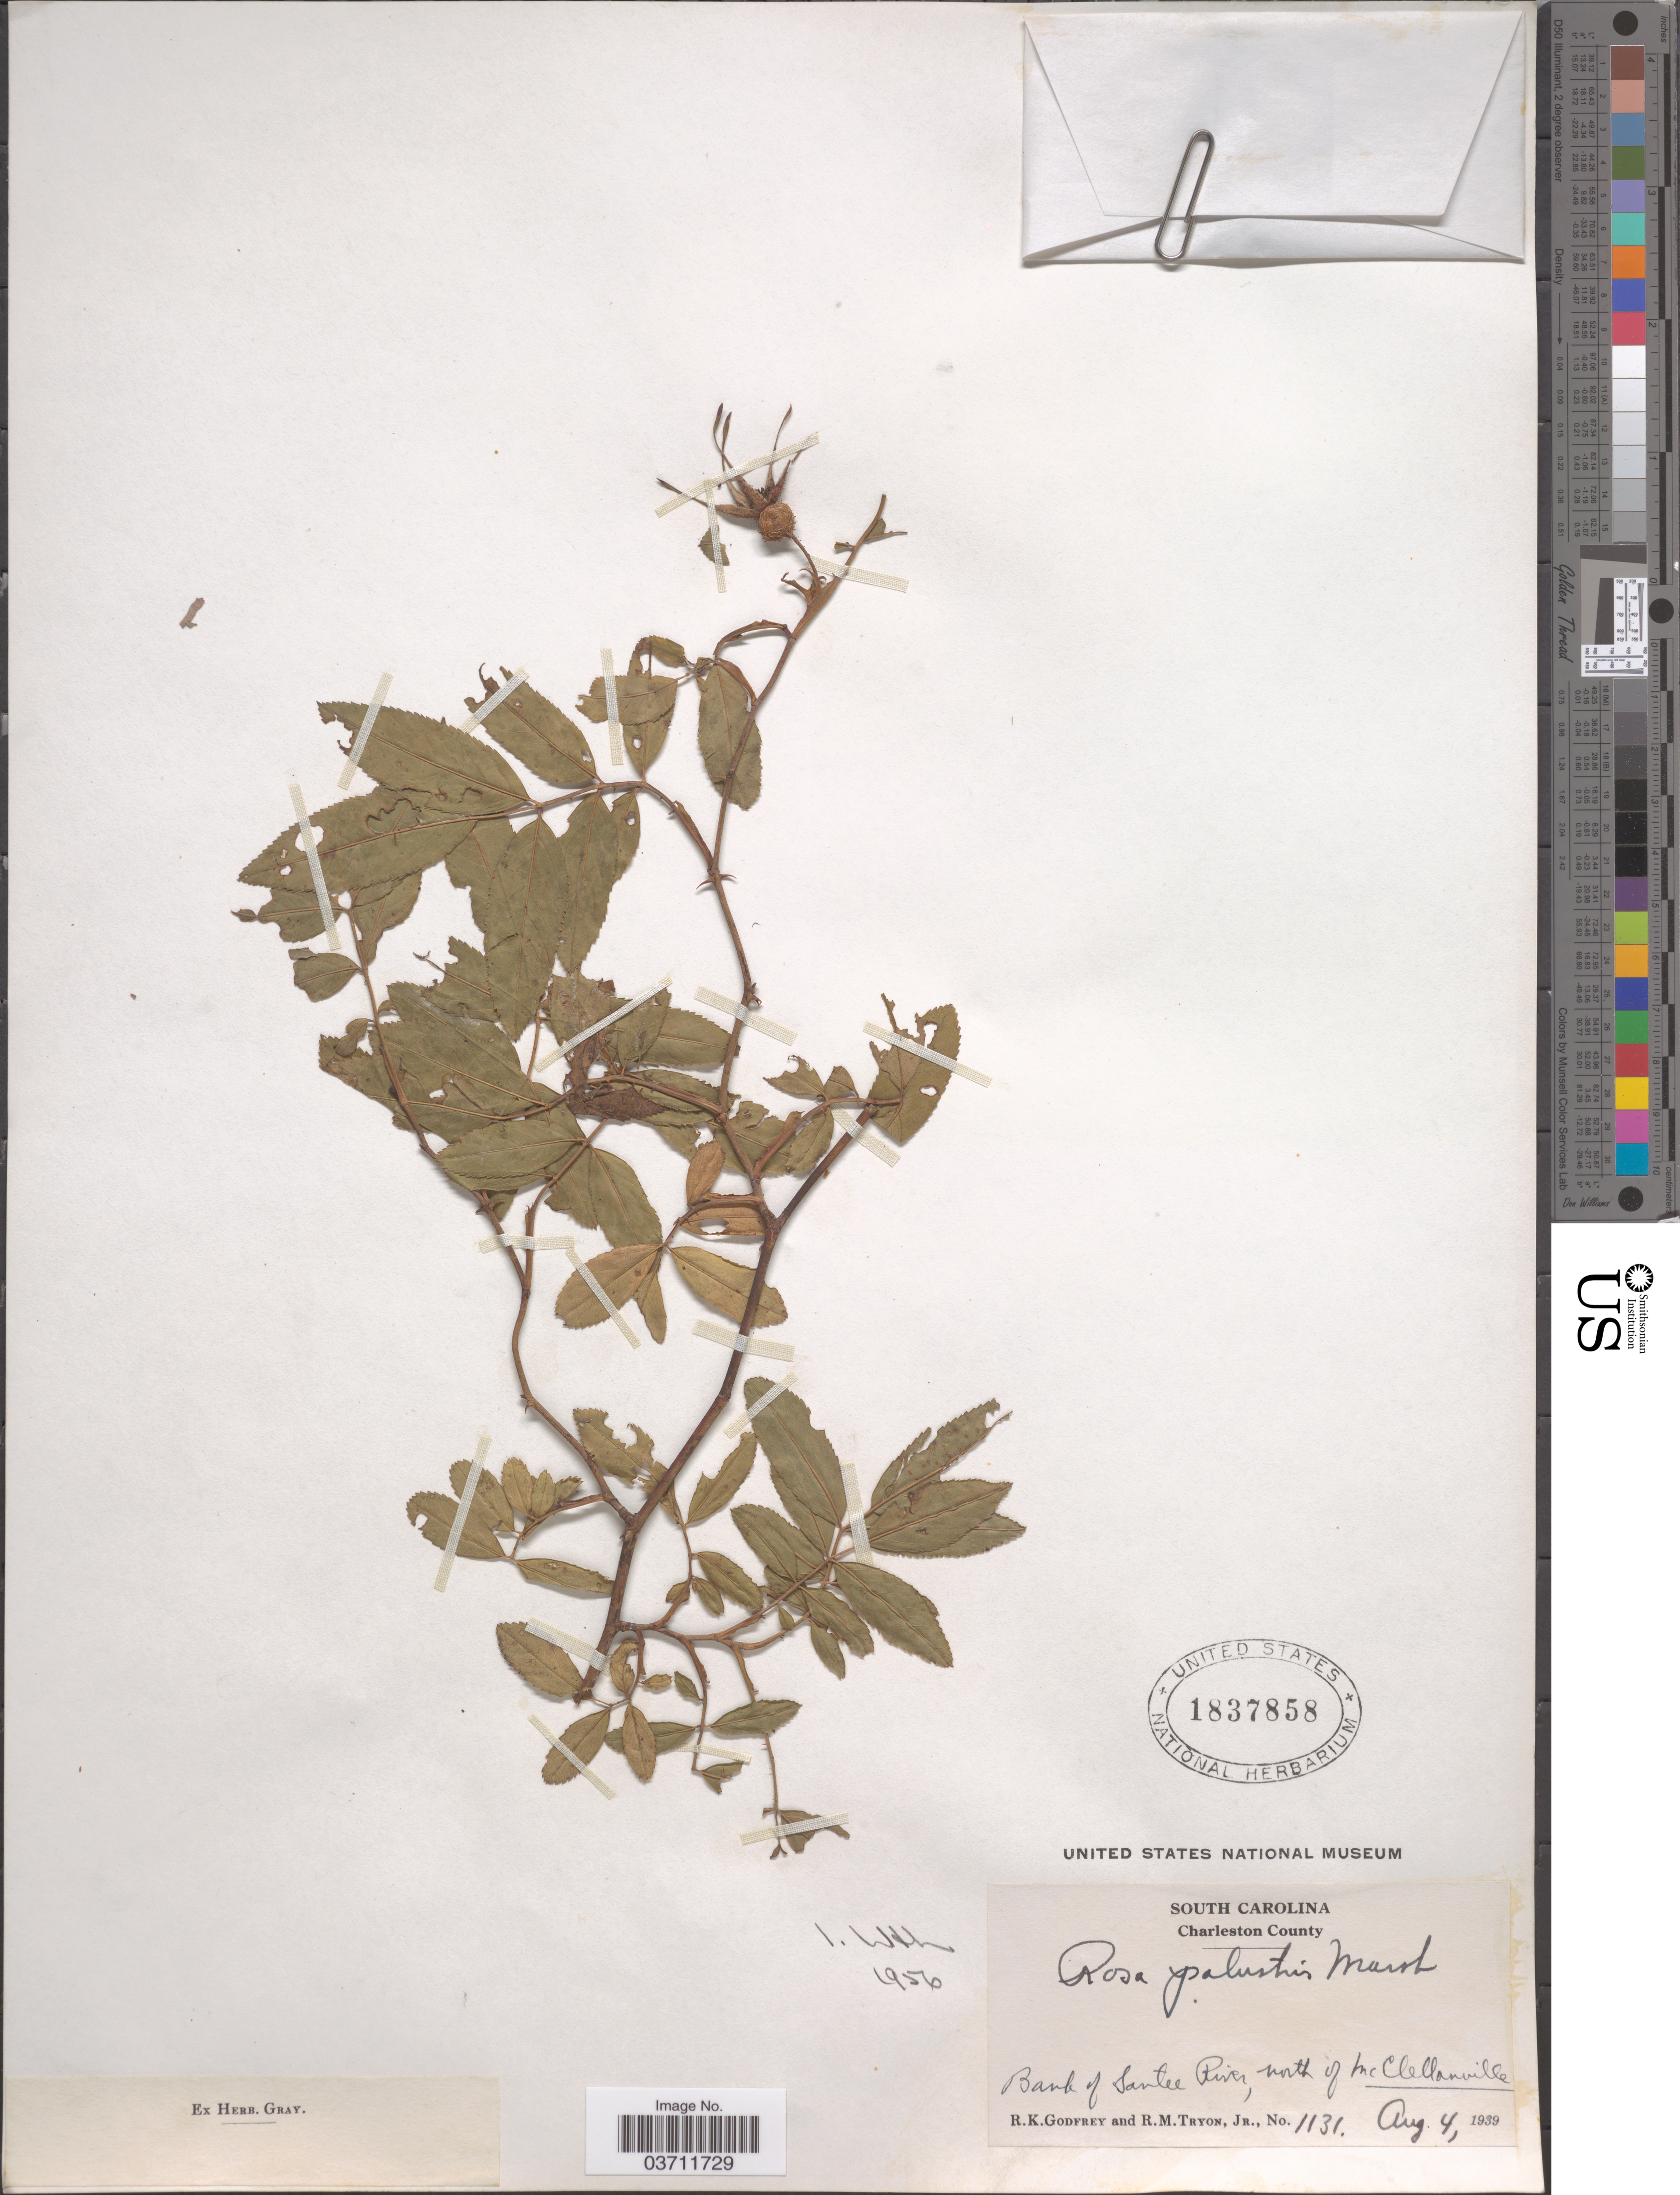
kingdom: Plantae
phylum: Tracheophyta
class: Magnoliopsida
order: Rosales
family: Rosaceae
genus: Rosa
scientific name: Rosa palustris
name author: Marshall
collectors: R. K. Godfrey & R. Tryon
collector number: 1131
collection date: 1939-08-04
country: United States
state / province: South Carolina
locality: Charleston County. Bank of Santee River, north of McClellanville.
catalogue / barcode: US 1837858